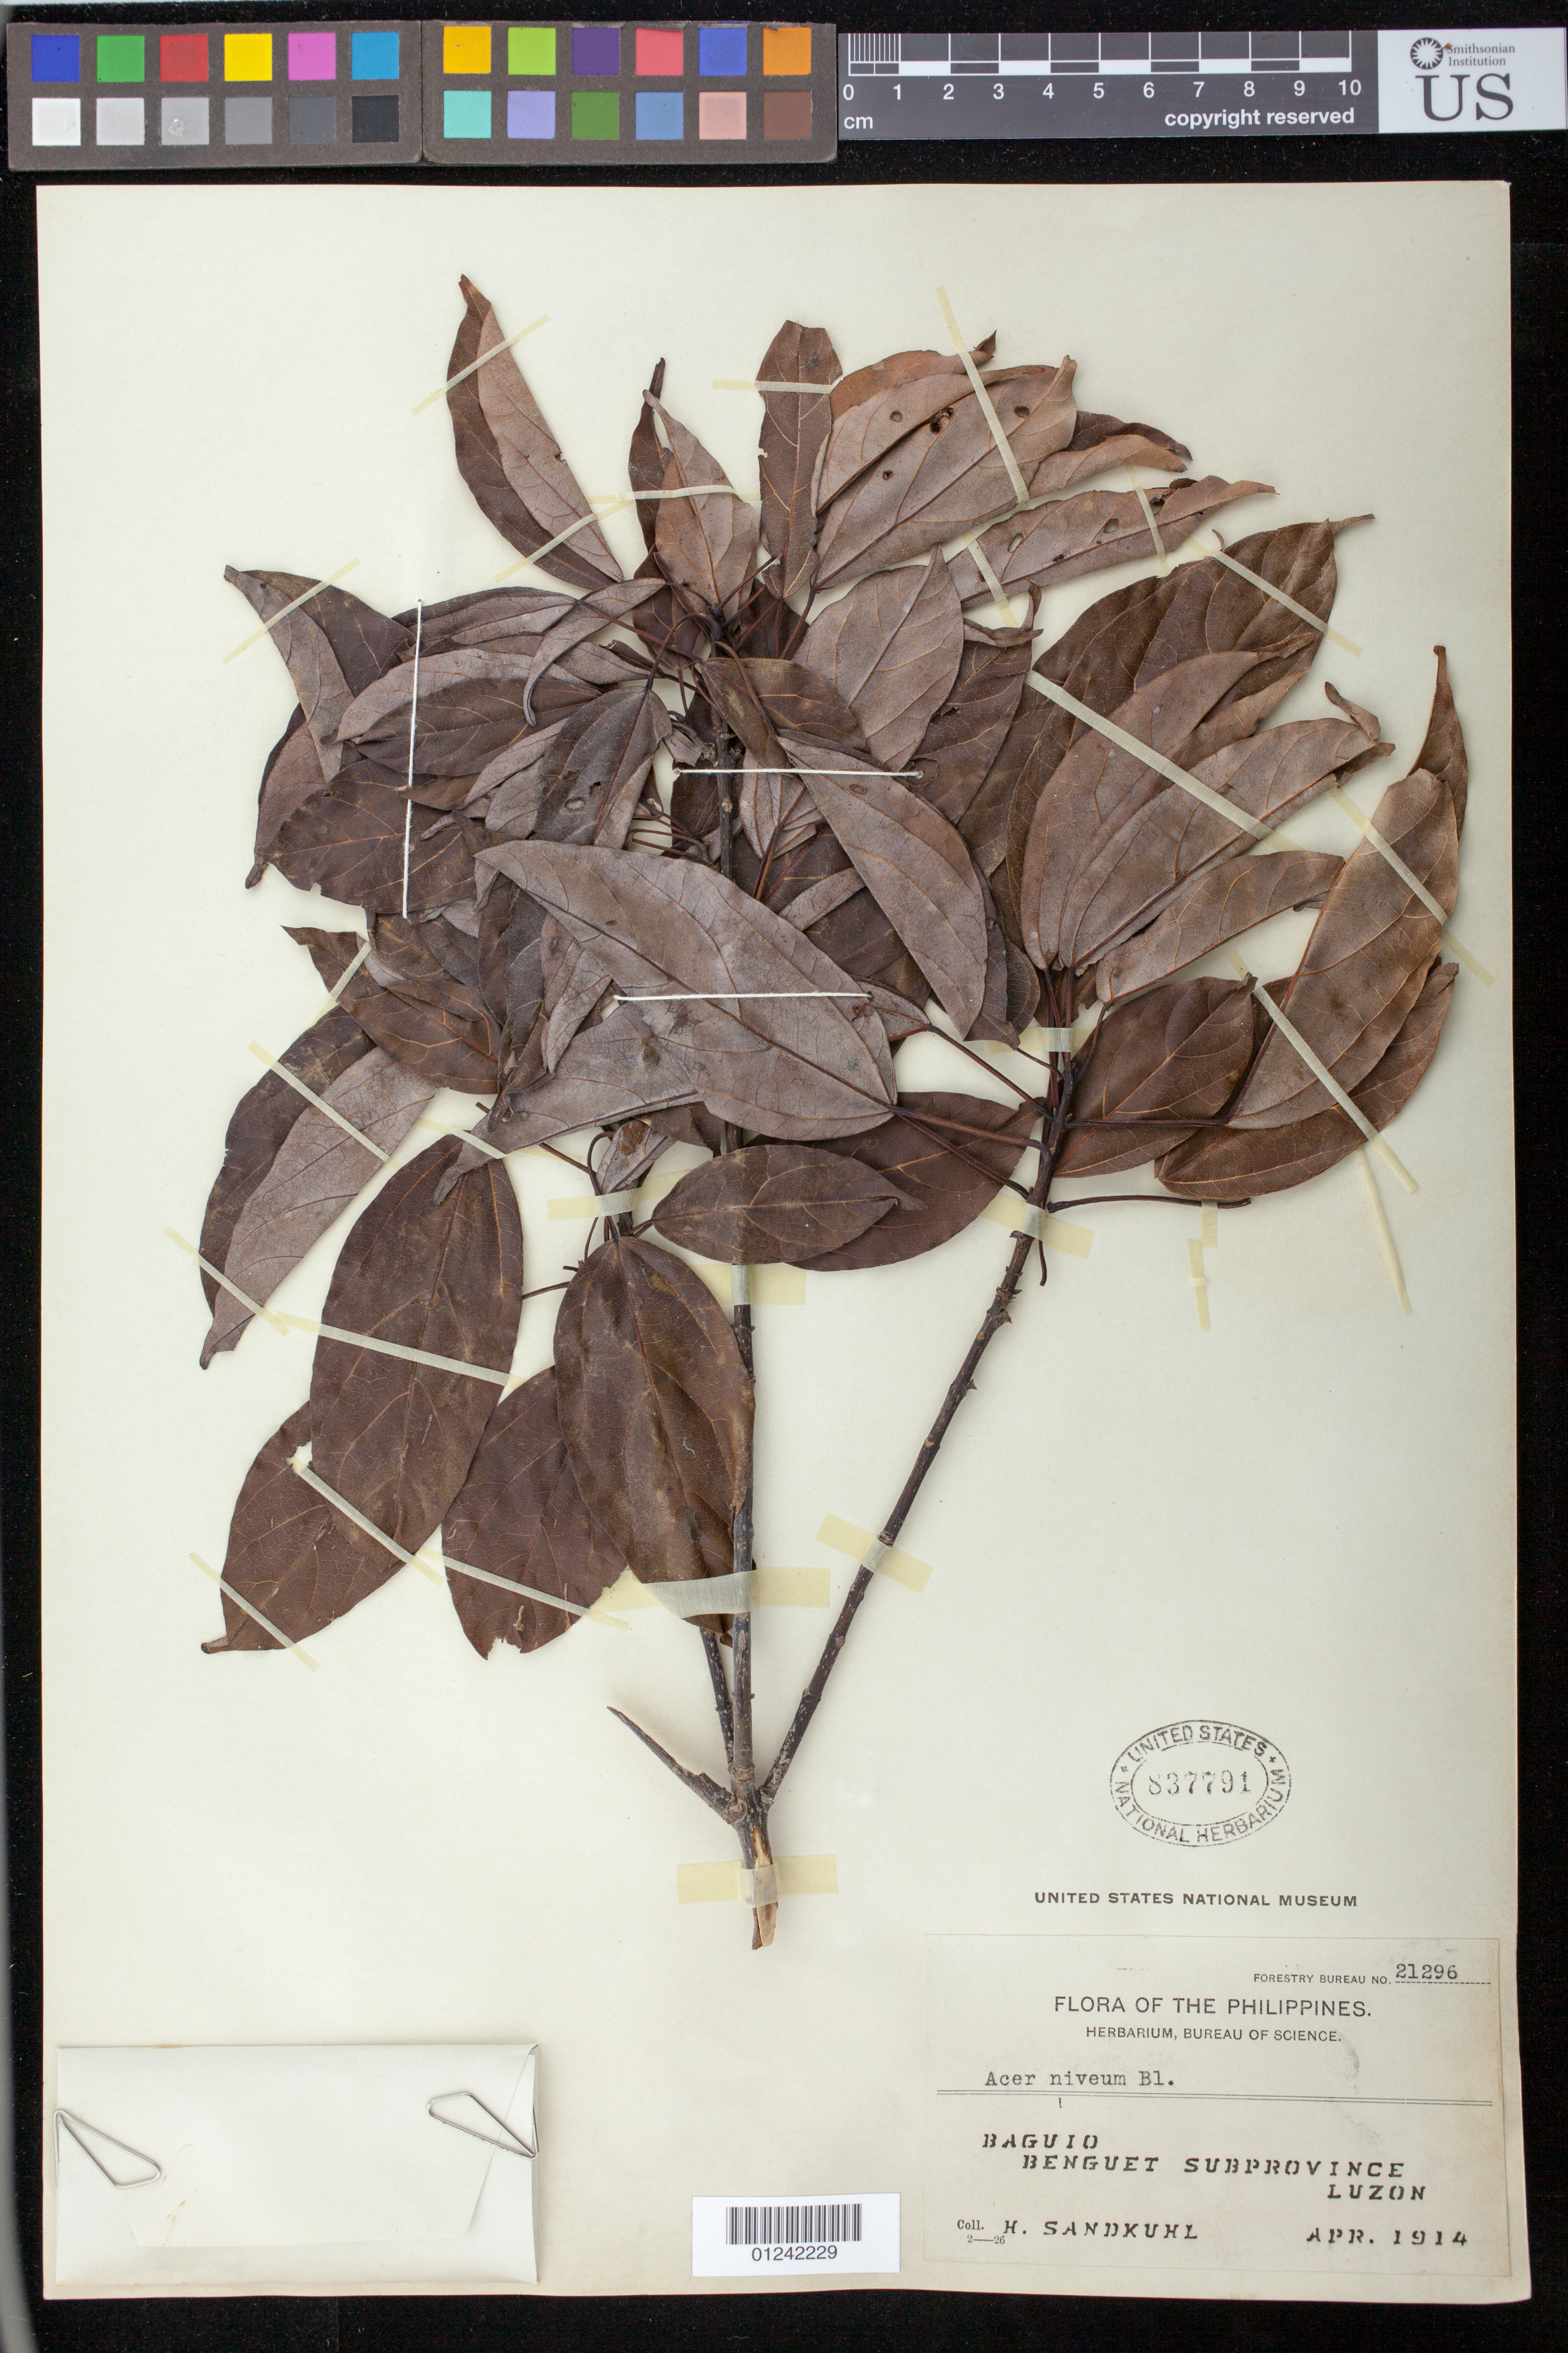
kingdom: Plantae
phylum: Tracheophyta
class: Magnoliopsida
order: Sapindales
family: Sapindaceae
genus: Acer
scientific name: Acer niveum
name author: Blume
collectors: H. Sandkuhl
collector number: For.Bur. 21296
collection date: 1914-04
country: Philippines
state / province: Cordillera (Administrative Region)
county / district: Benguet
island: Luzon I.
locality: Baguio.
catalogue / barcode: US 837791